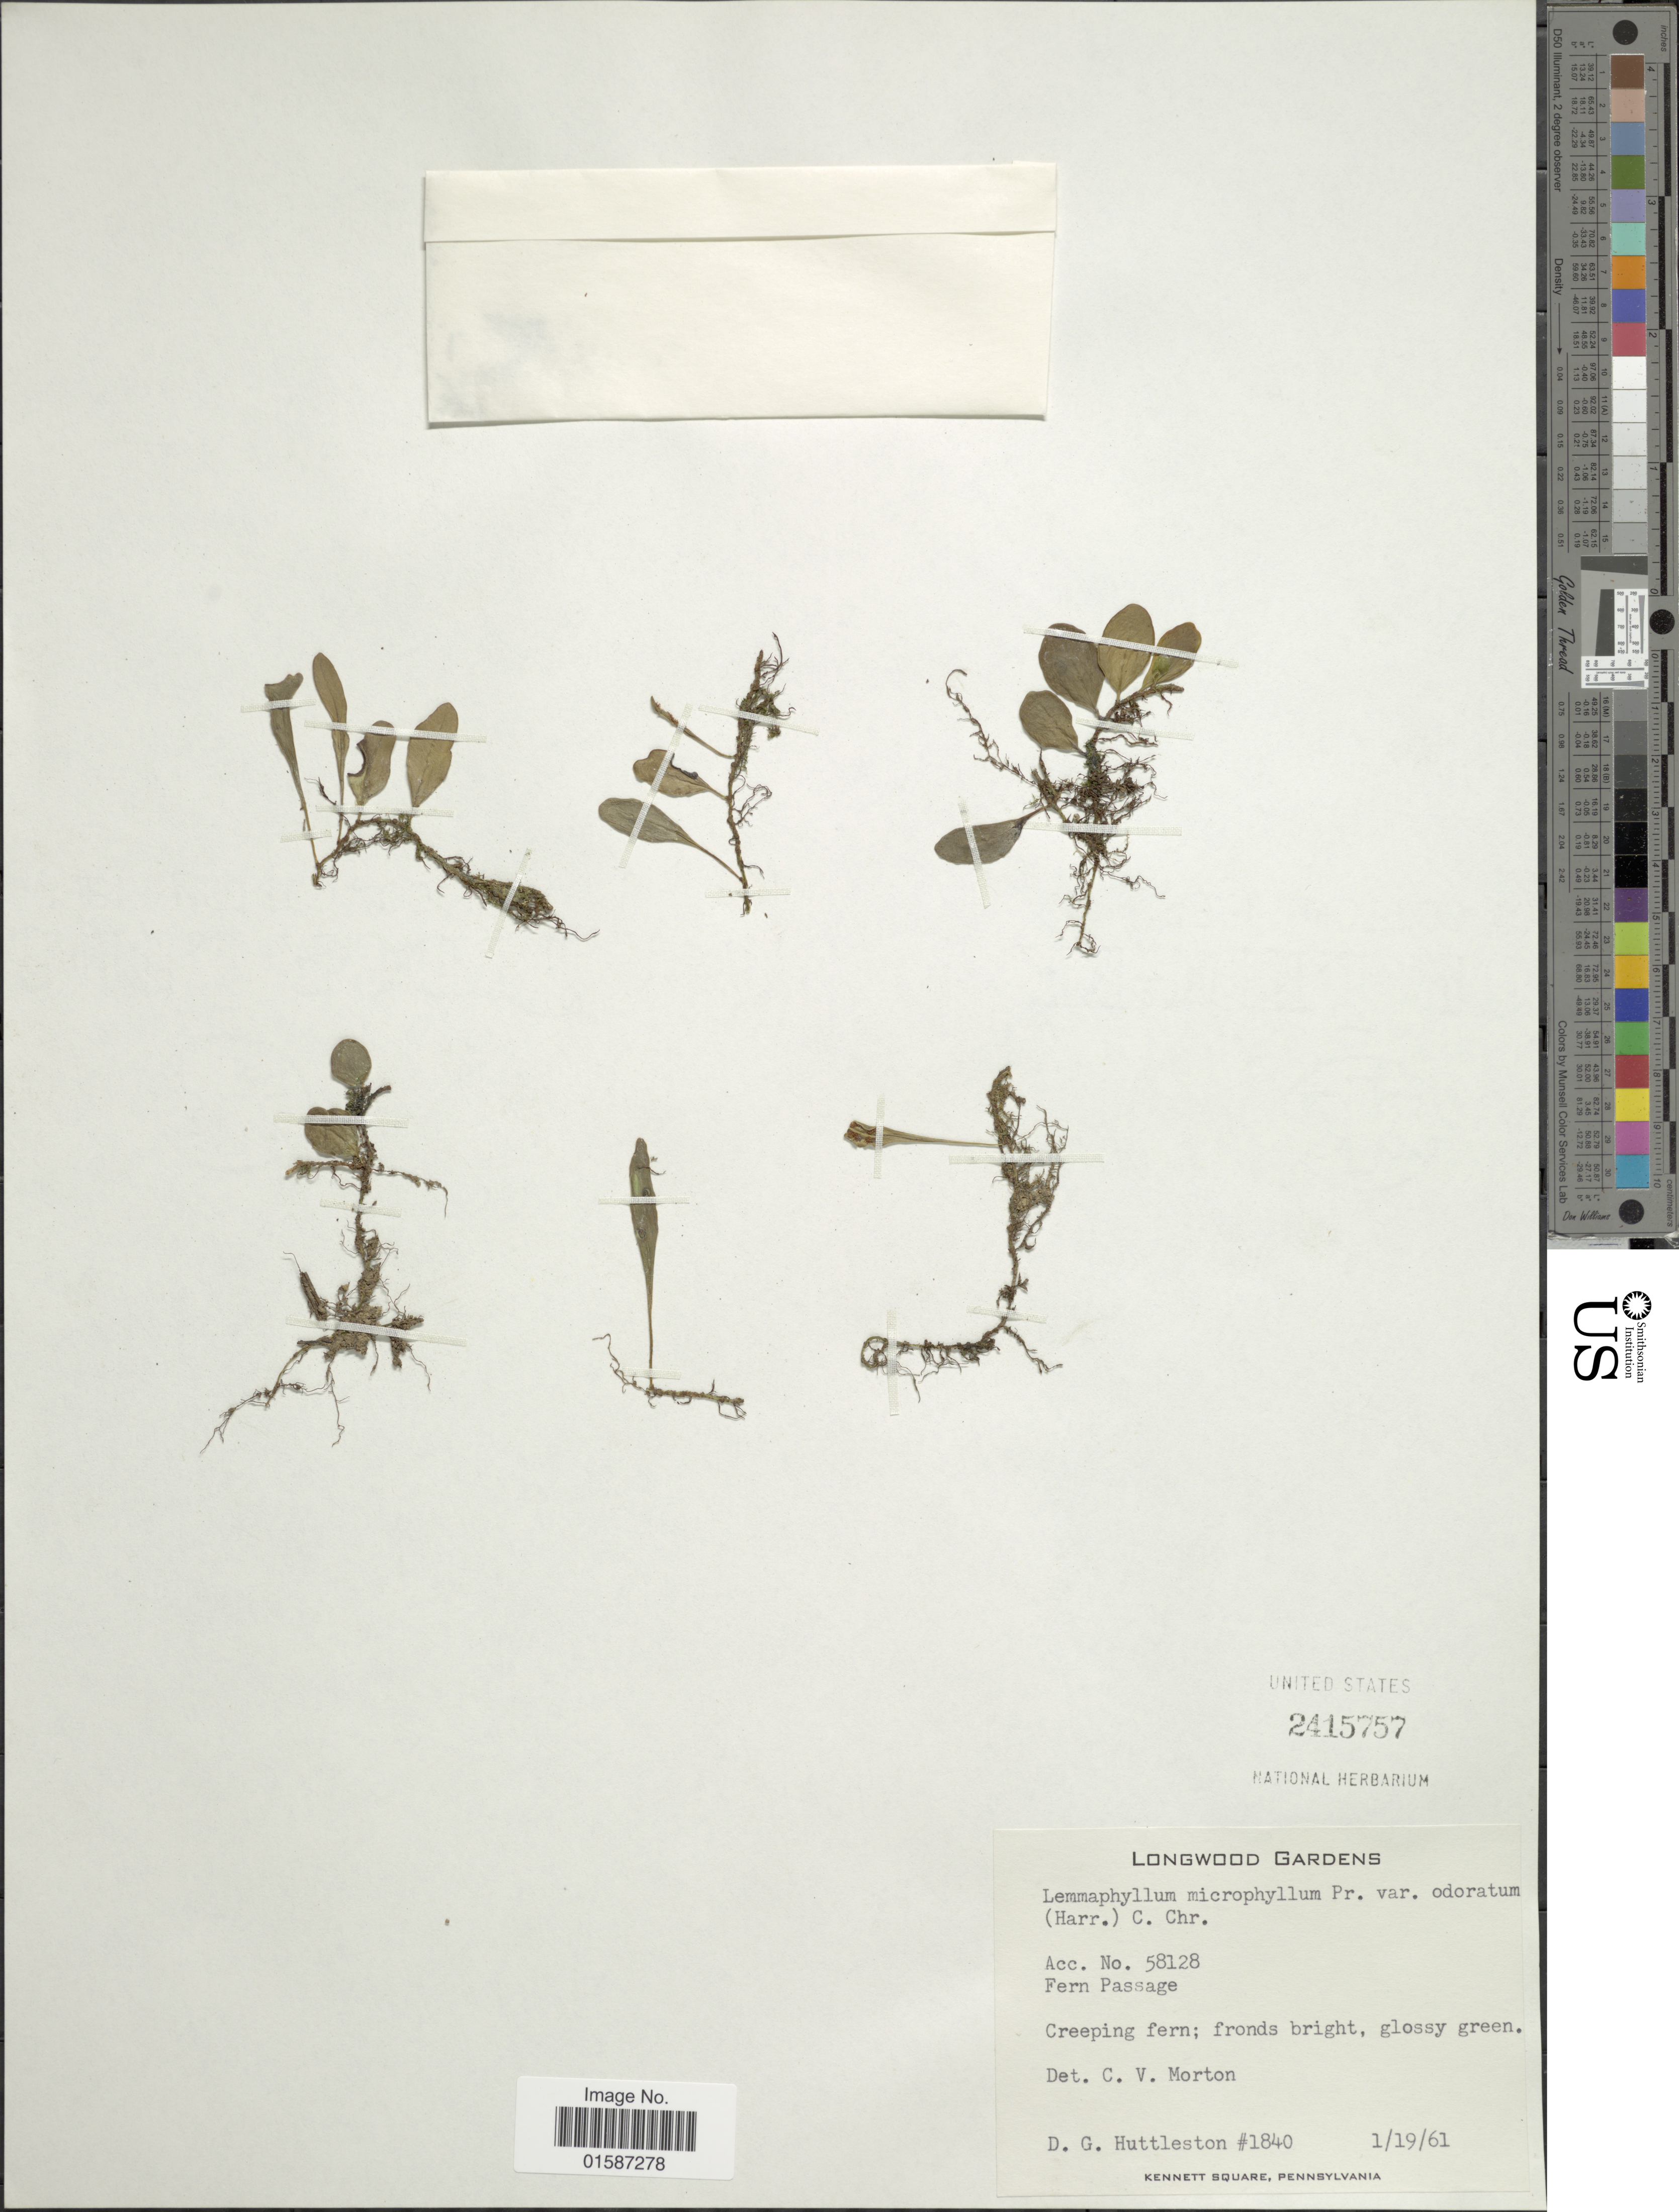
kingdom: Plantae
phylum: Tracheophyta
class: Polypodiopsida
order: Polypodiales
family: Polypodiaceae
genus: Lemmaphyllum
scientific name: Lemmaphyllum microphyllum var. odoratum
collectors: D. G. Huttleston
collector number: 1840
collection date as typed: Transcribed d/m/y: 19/1/61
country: United States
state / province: Pennsylvania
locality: Longwood Gardens, Acc. No. 58128, Fern Passage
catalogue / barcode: US 2415757